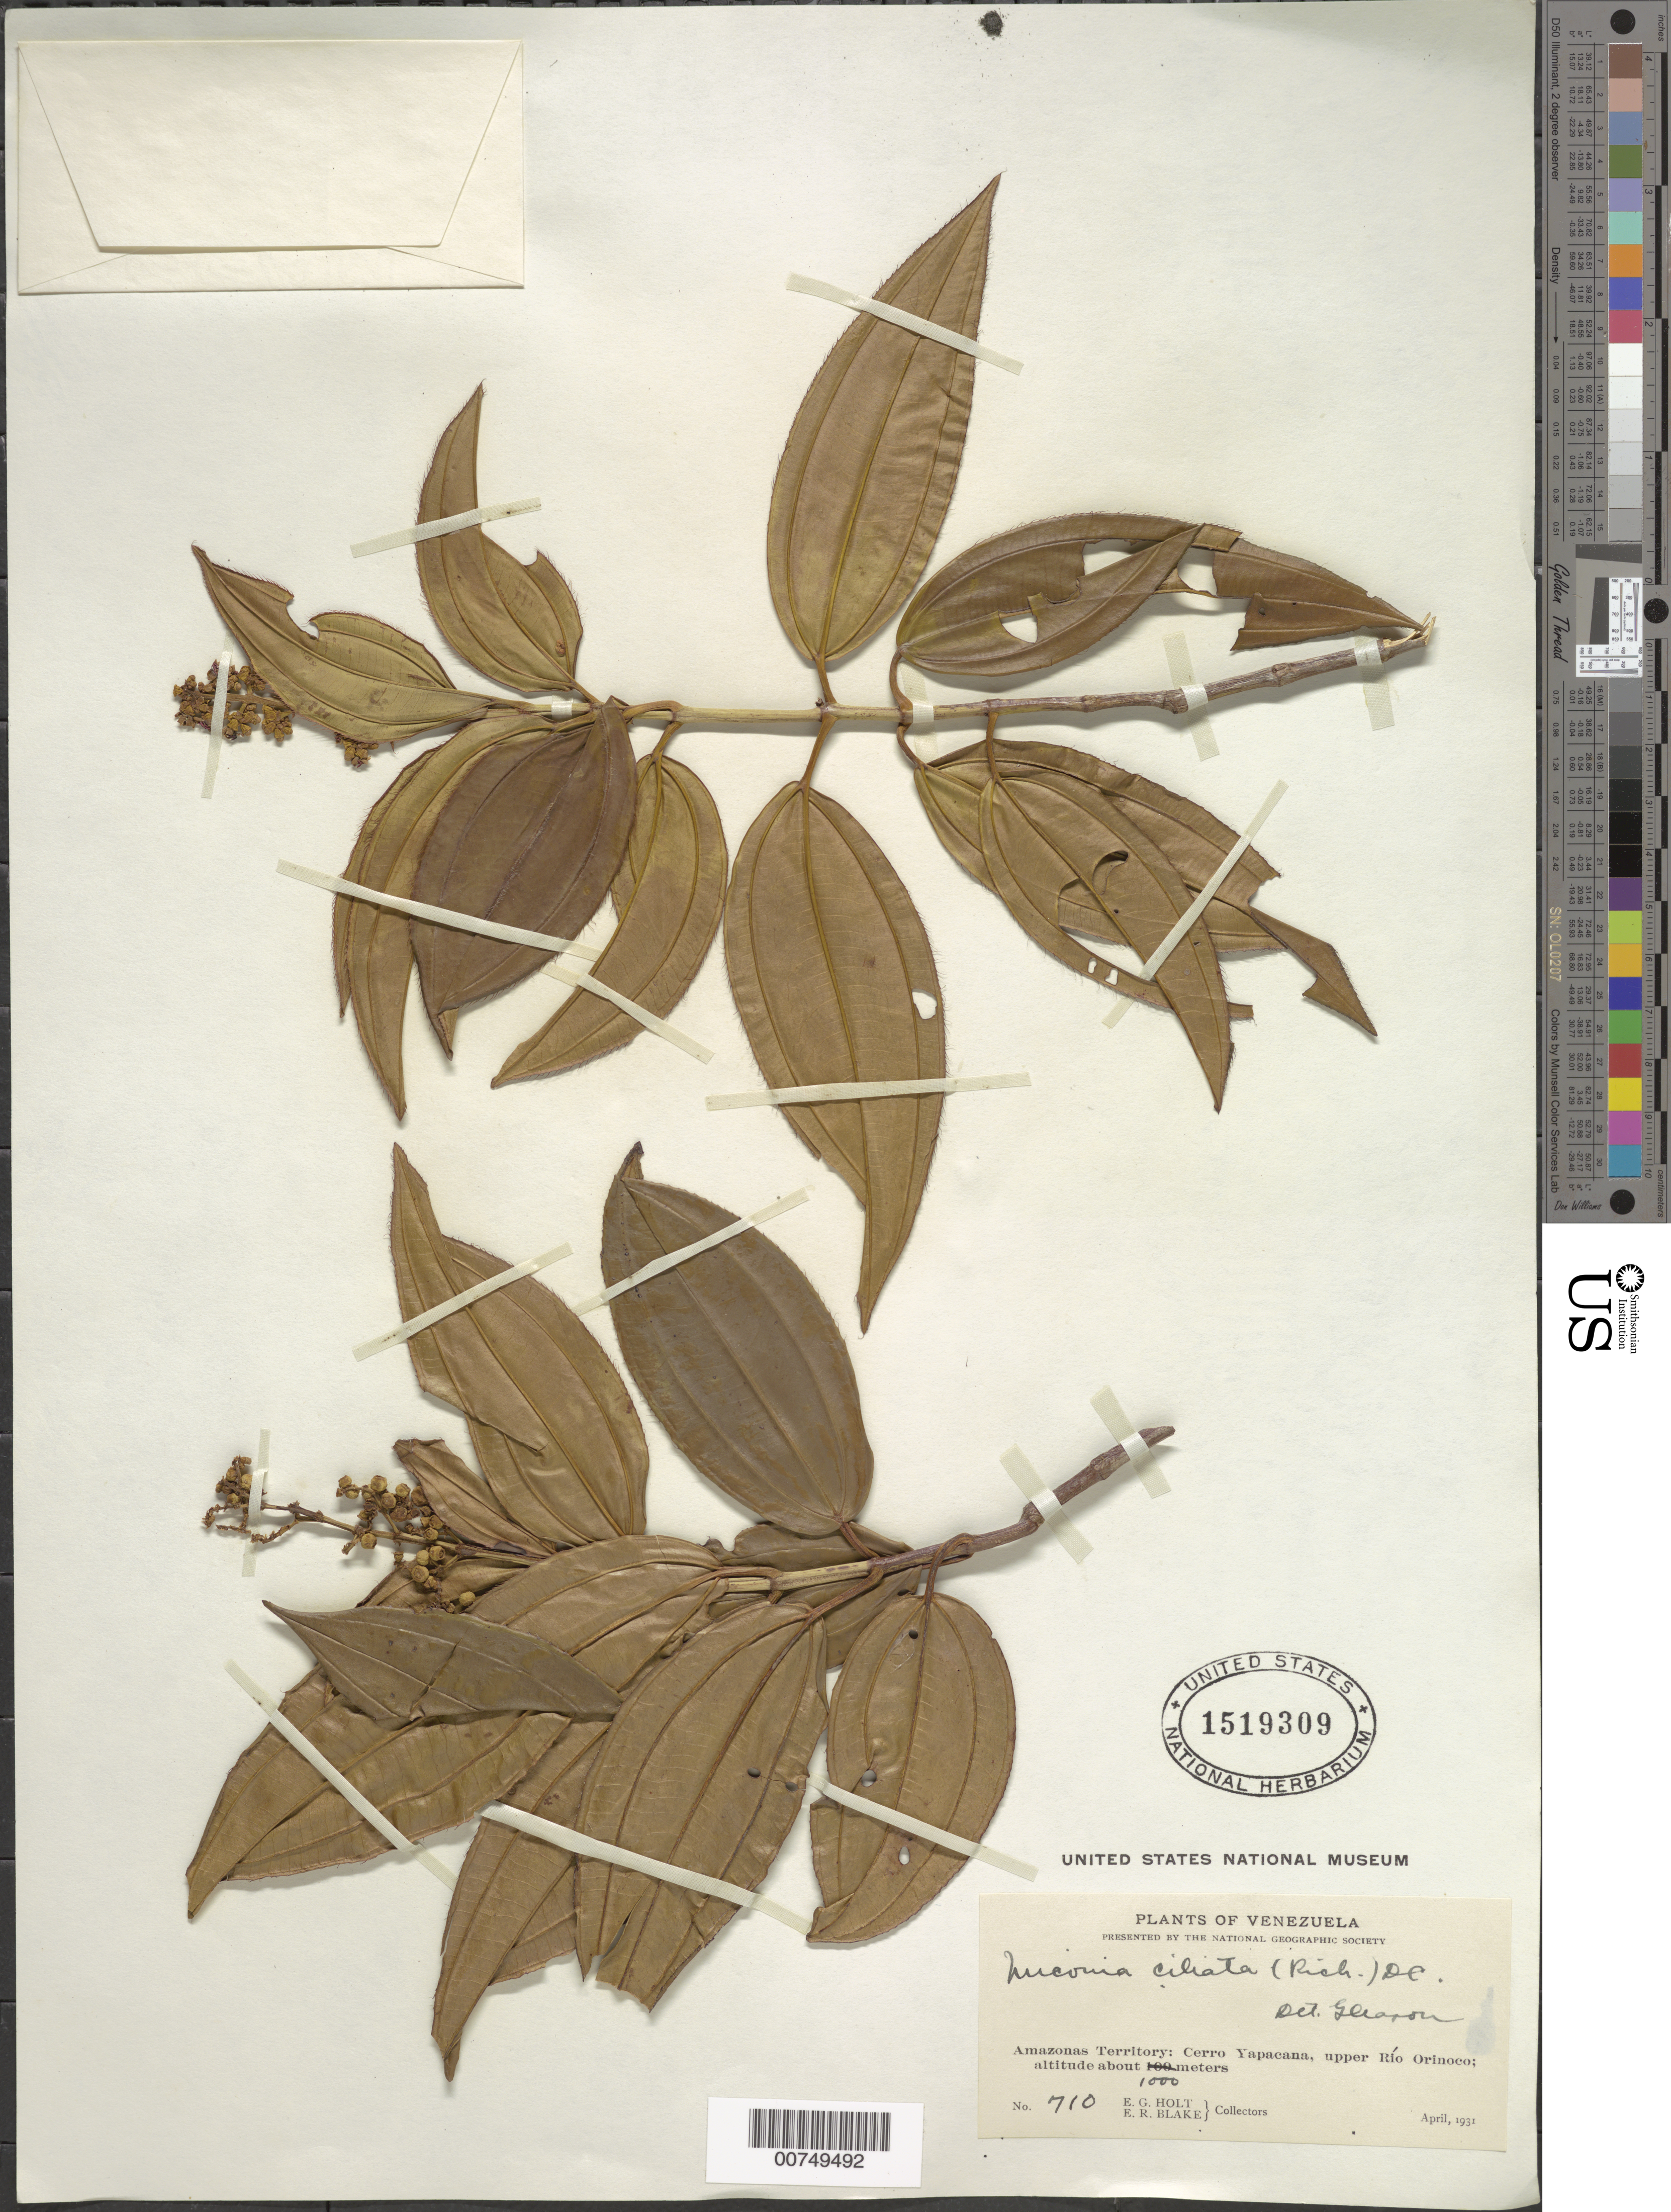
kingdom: Plantae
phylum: Tracheophyta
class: Magnoliopsida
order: Myrtales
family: Melastomataceae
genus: Miconia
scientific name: Miconia ciliata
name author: (Rich.) DC.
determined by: Gleason, H. A.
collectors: E. Holt & E. R. Blake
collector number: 710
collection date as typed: Apr-31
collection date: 1931-04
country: Venezuela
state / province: Amazonas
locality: Cerro Yapacána, upper Río Orinoco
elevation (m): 100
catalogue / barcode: US 1519309